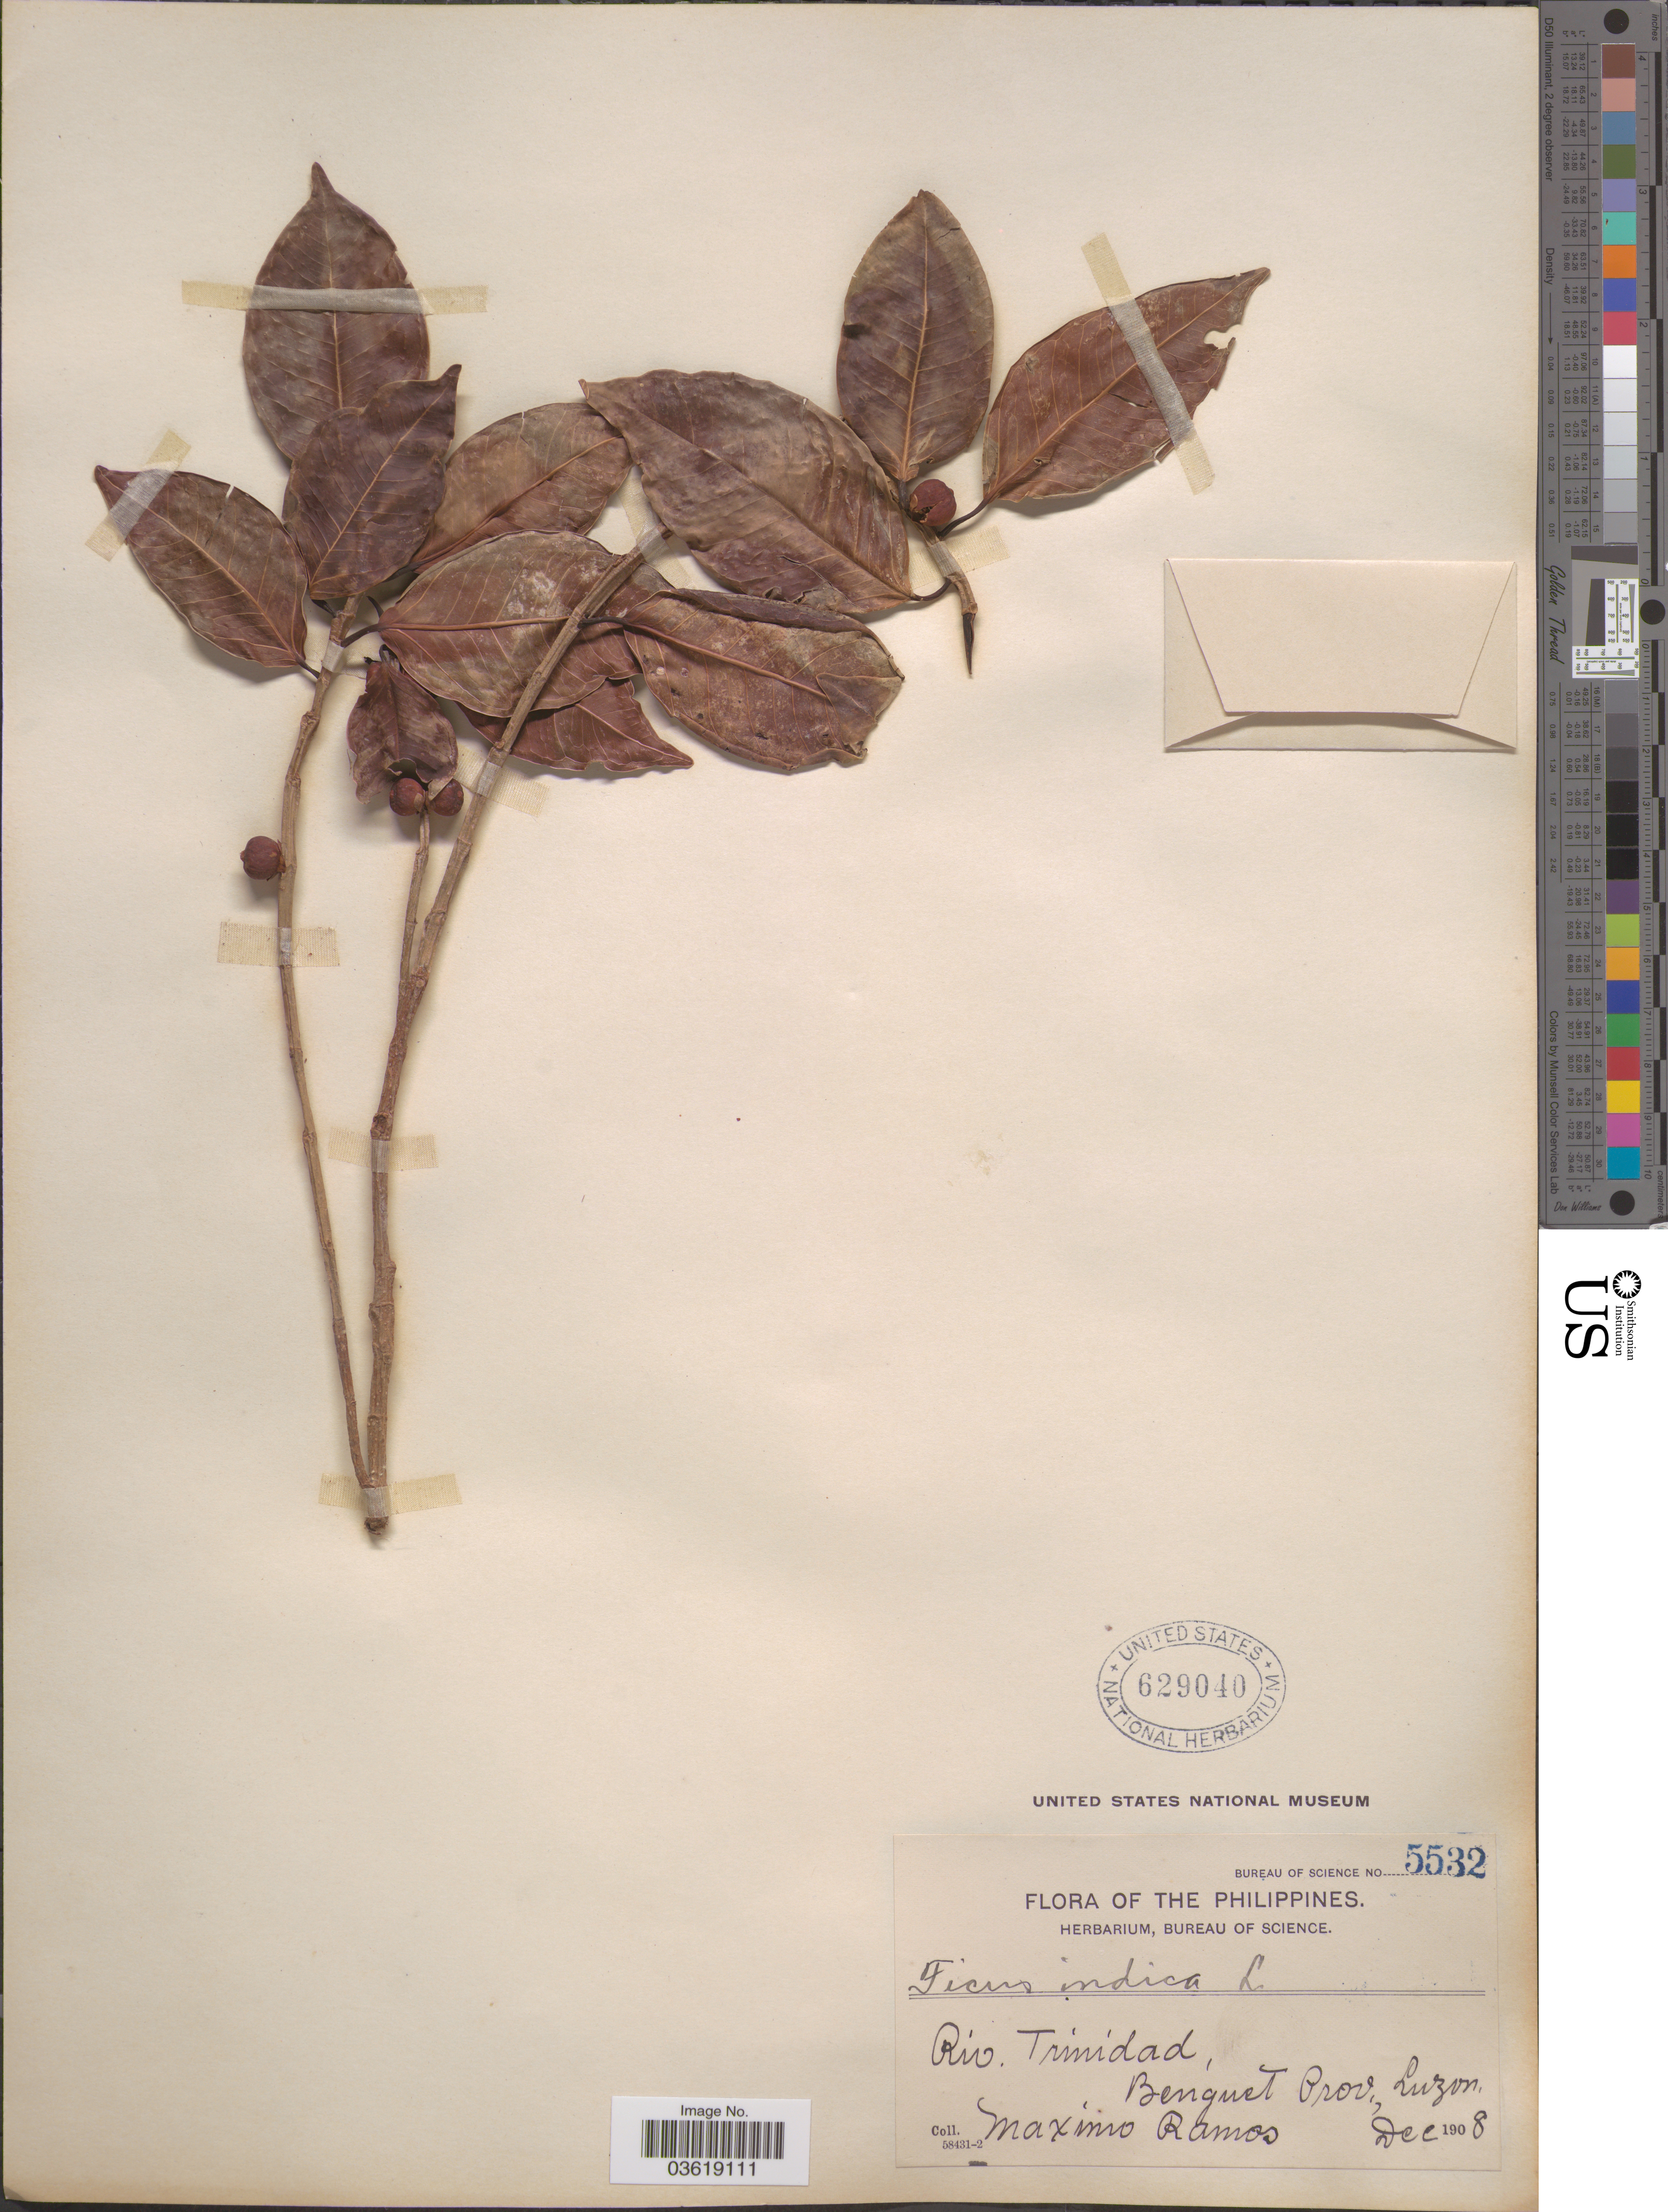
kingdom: Plantae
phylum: Tracheophyta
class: Magnoliopsida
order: Rosales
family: Moraceae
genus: Ficus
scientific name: Ficus indica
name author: L.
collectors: M. Ramos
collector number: Bureau of Science 5532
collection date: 1908-12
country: Philippines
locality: Rio. Trinidad, Benguet Prov., Luzon.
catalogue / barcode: US 629040